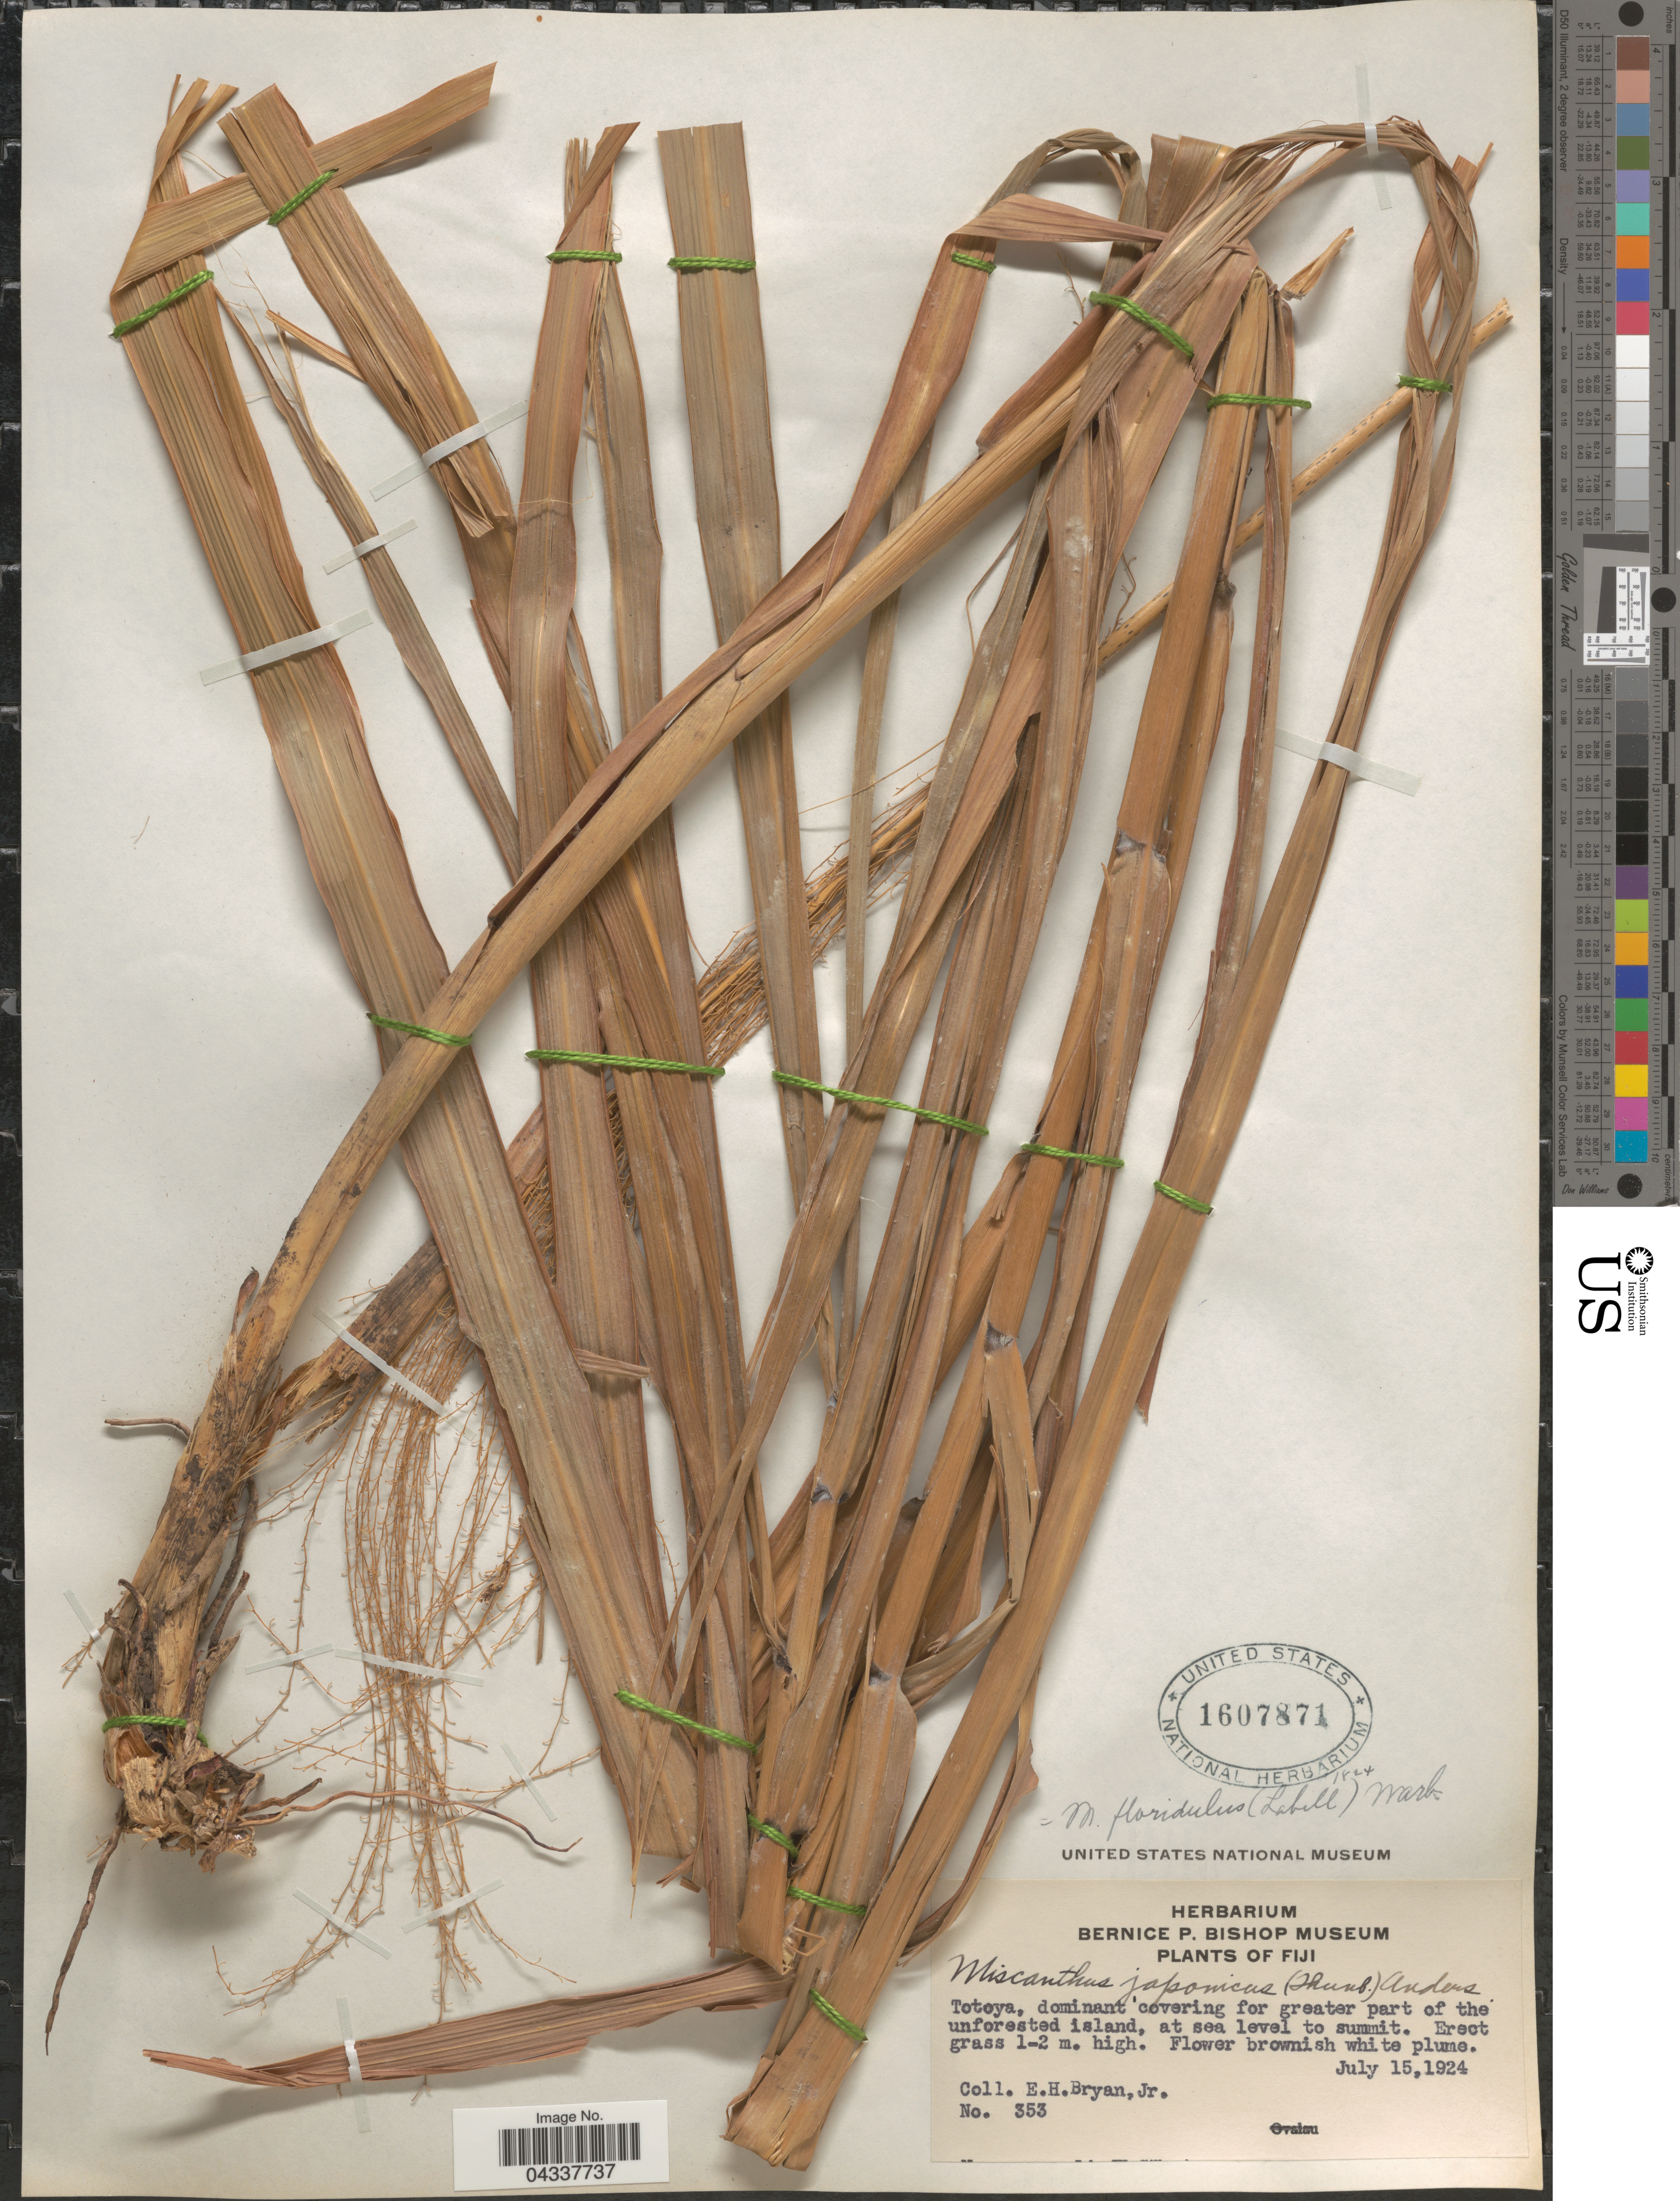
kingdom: Plantae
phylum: Tracheophyta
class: Liliopsida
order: Poales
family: Poaceae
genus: Miscanthus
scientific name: Miscanthus sinensis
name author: Andersson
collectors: E. Bryan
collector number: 353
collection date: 1924-07-15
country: Fiji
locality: Totoya.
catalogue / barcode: US 1607871